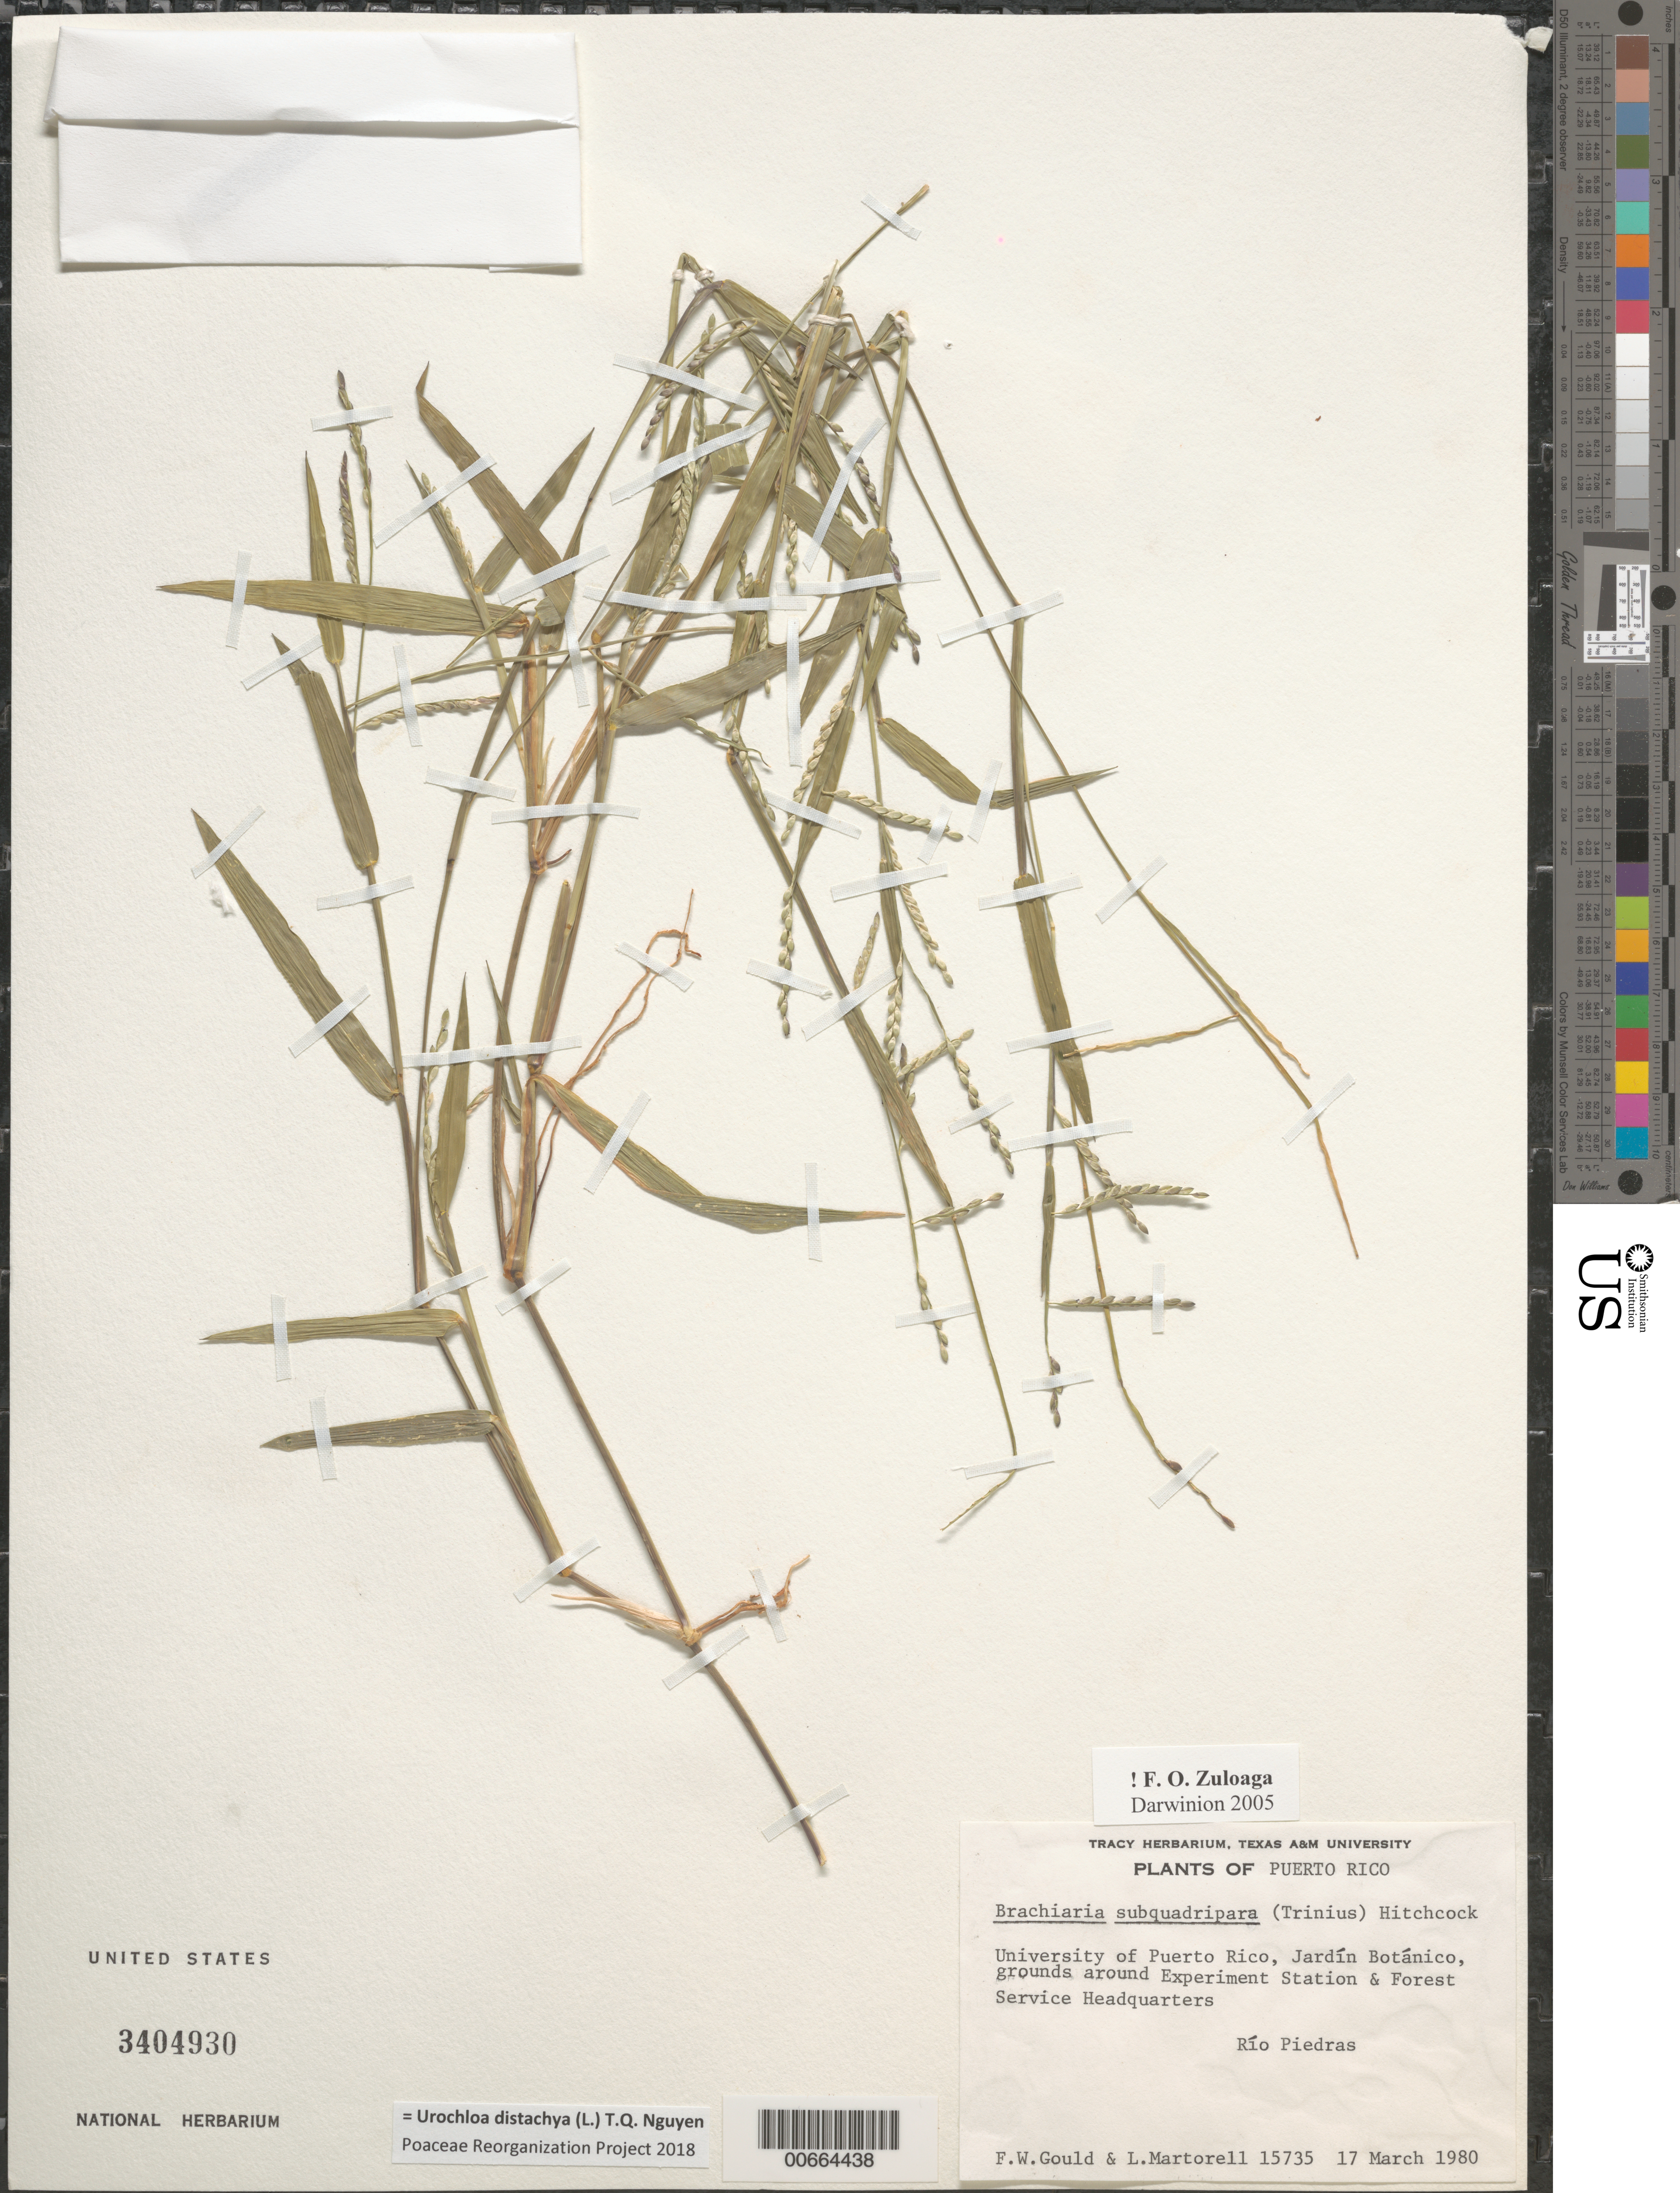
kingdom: Plantae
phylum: Tracheophyta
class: Liliopsida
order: Poales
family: Poaceae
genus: Urochloa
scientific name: Urochloa distachya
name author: (L.) T.Q. Nguyen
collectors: F. W. Gould & L. Martorell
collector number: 15735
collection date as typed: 17 Mar 1980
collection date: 1980-03-17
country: Puerto Rico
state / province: San Juan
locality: Jardín Botánico, Univ. of P.R.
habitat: Grounds around the Exp. Station and Forest Service Headquarters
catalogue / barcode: US 3404930